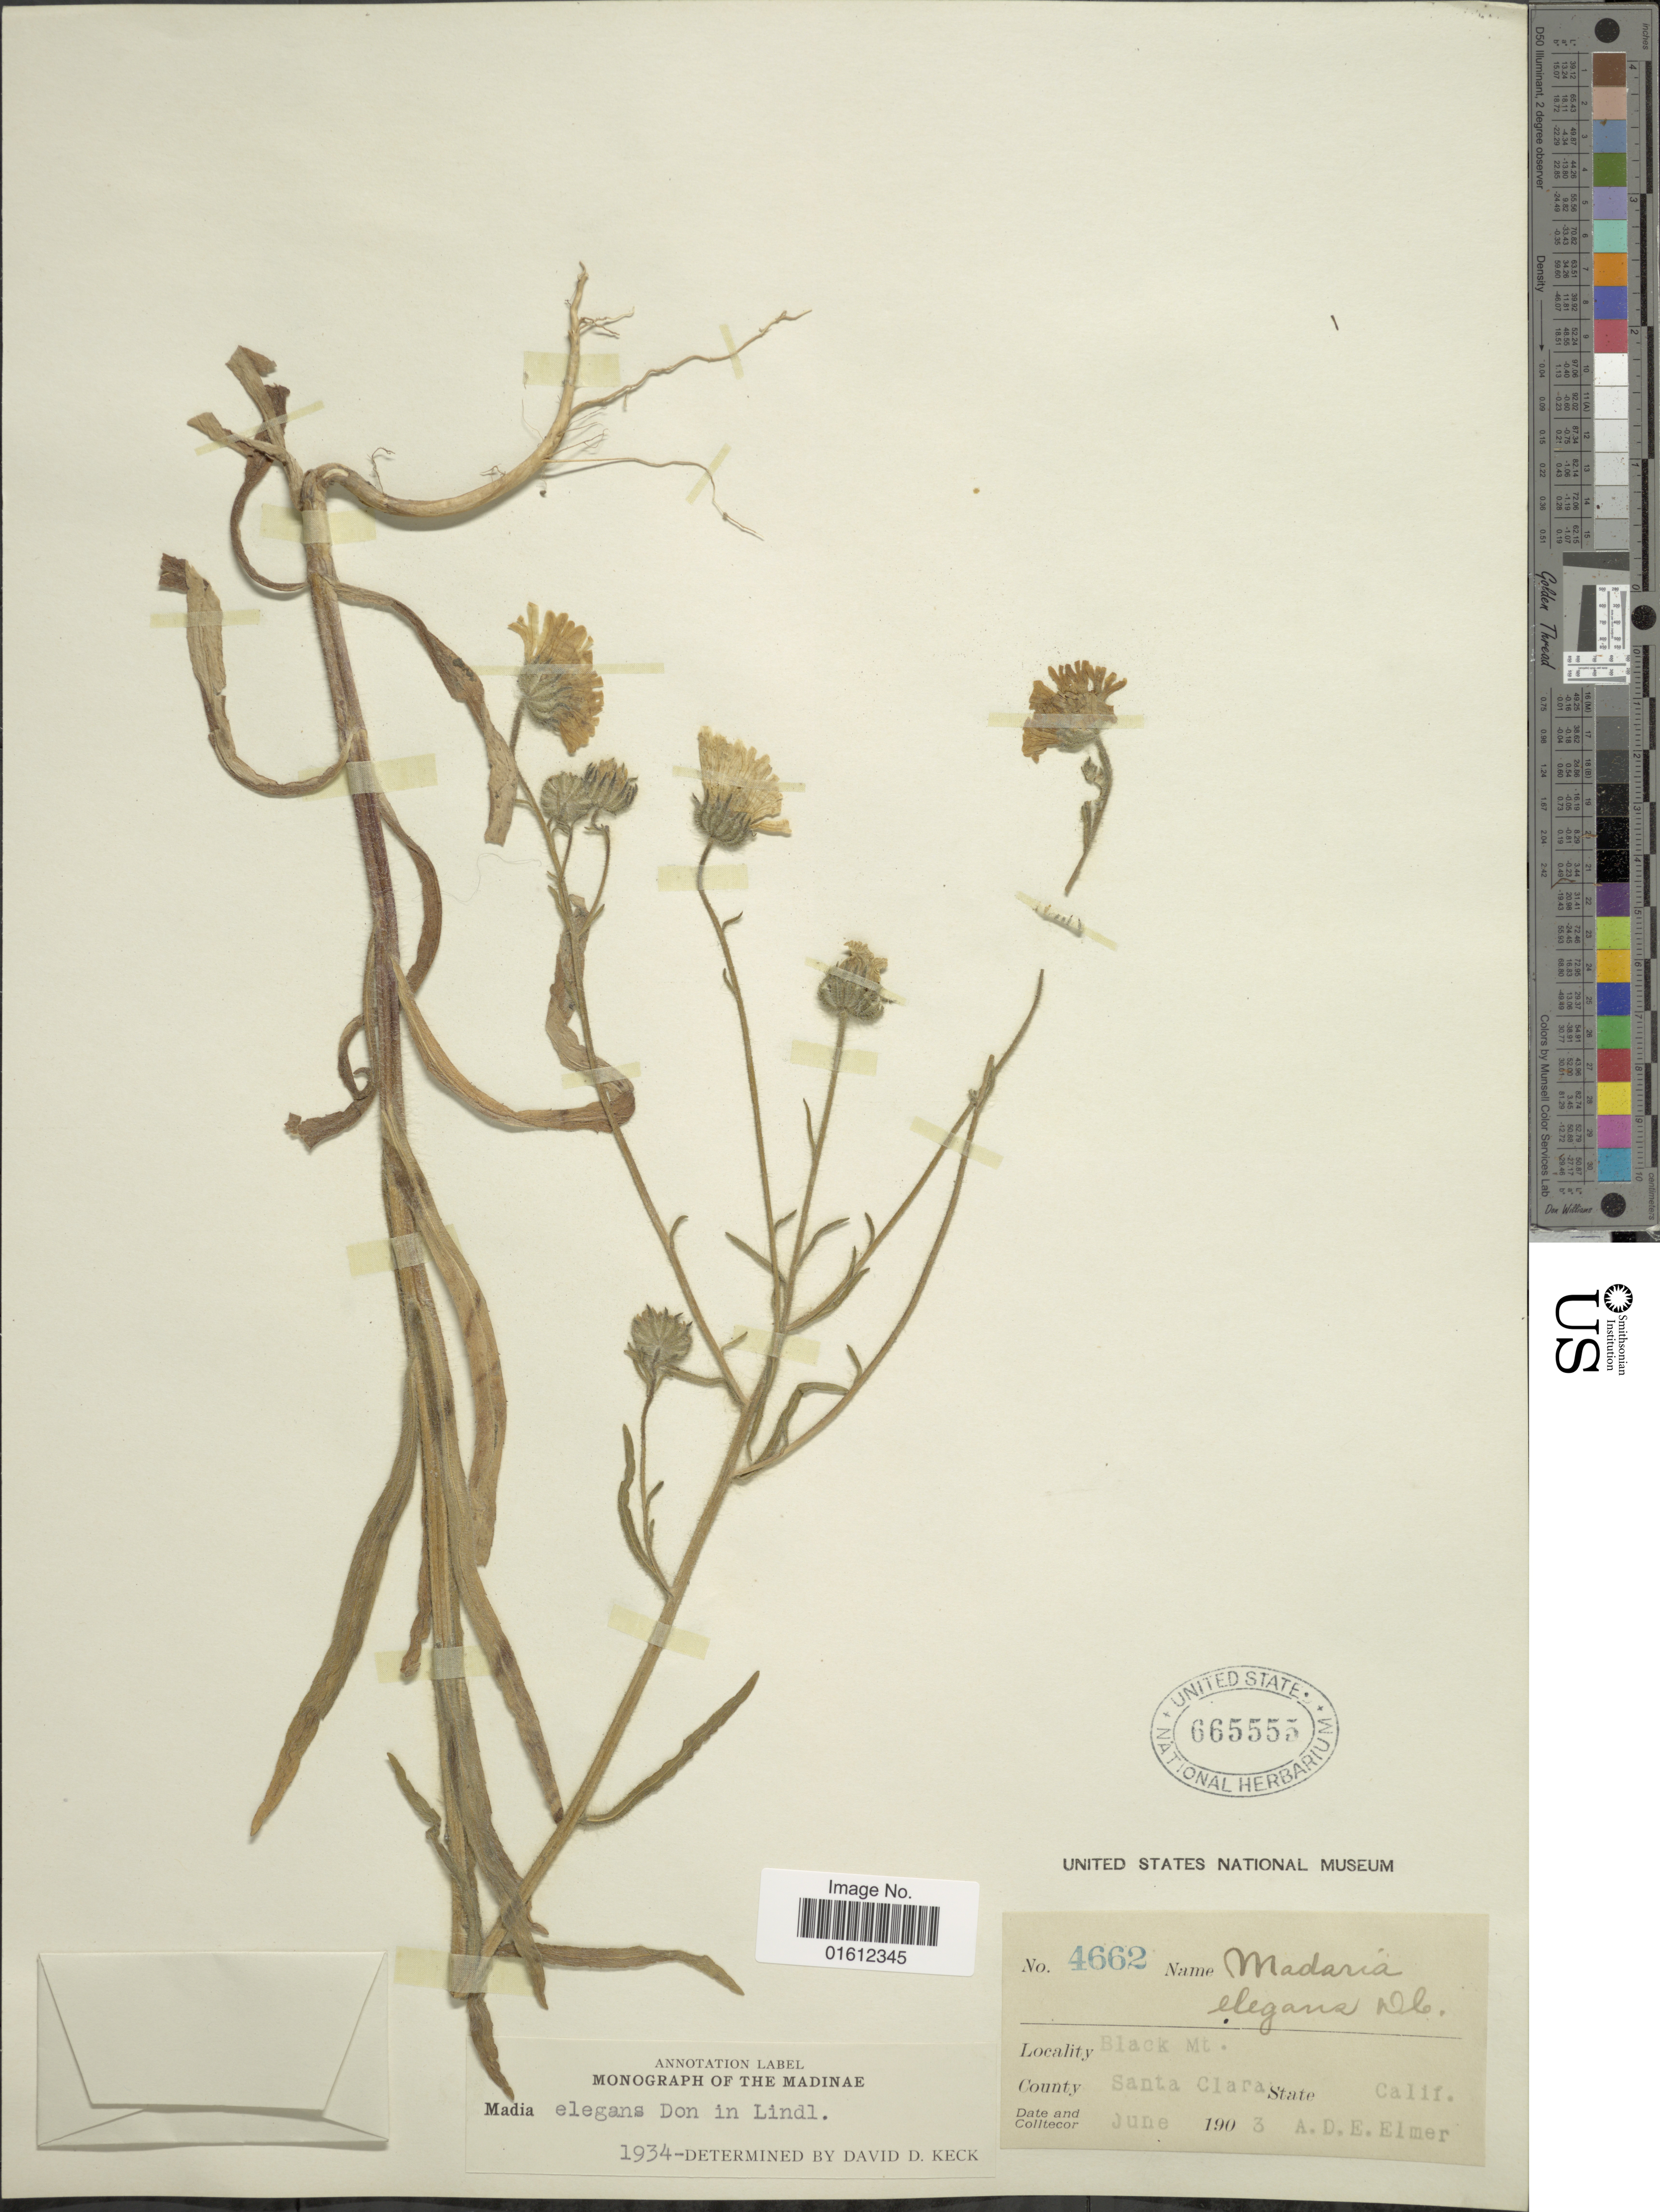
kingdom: Plantae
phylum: Tracheophyta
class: Magnoliopsida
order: Asterales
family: Asteraceae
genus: Madia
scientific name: Madia elegans subsp. elegans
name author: D. Don ex Lindl.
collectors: A. D. E. Elmer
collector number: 4662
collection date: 1903-06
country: United States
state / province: California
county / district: Santa Clara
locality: Black Mt. County Santa Clara.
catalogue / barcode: US 665555